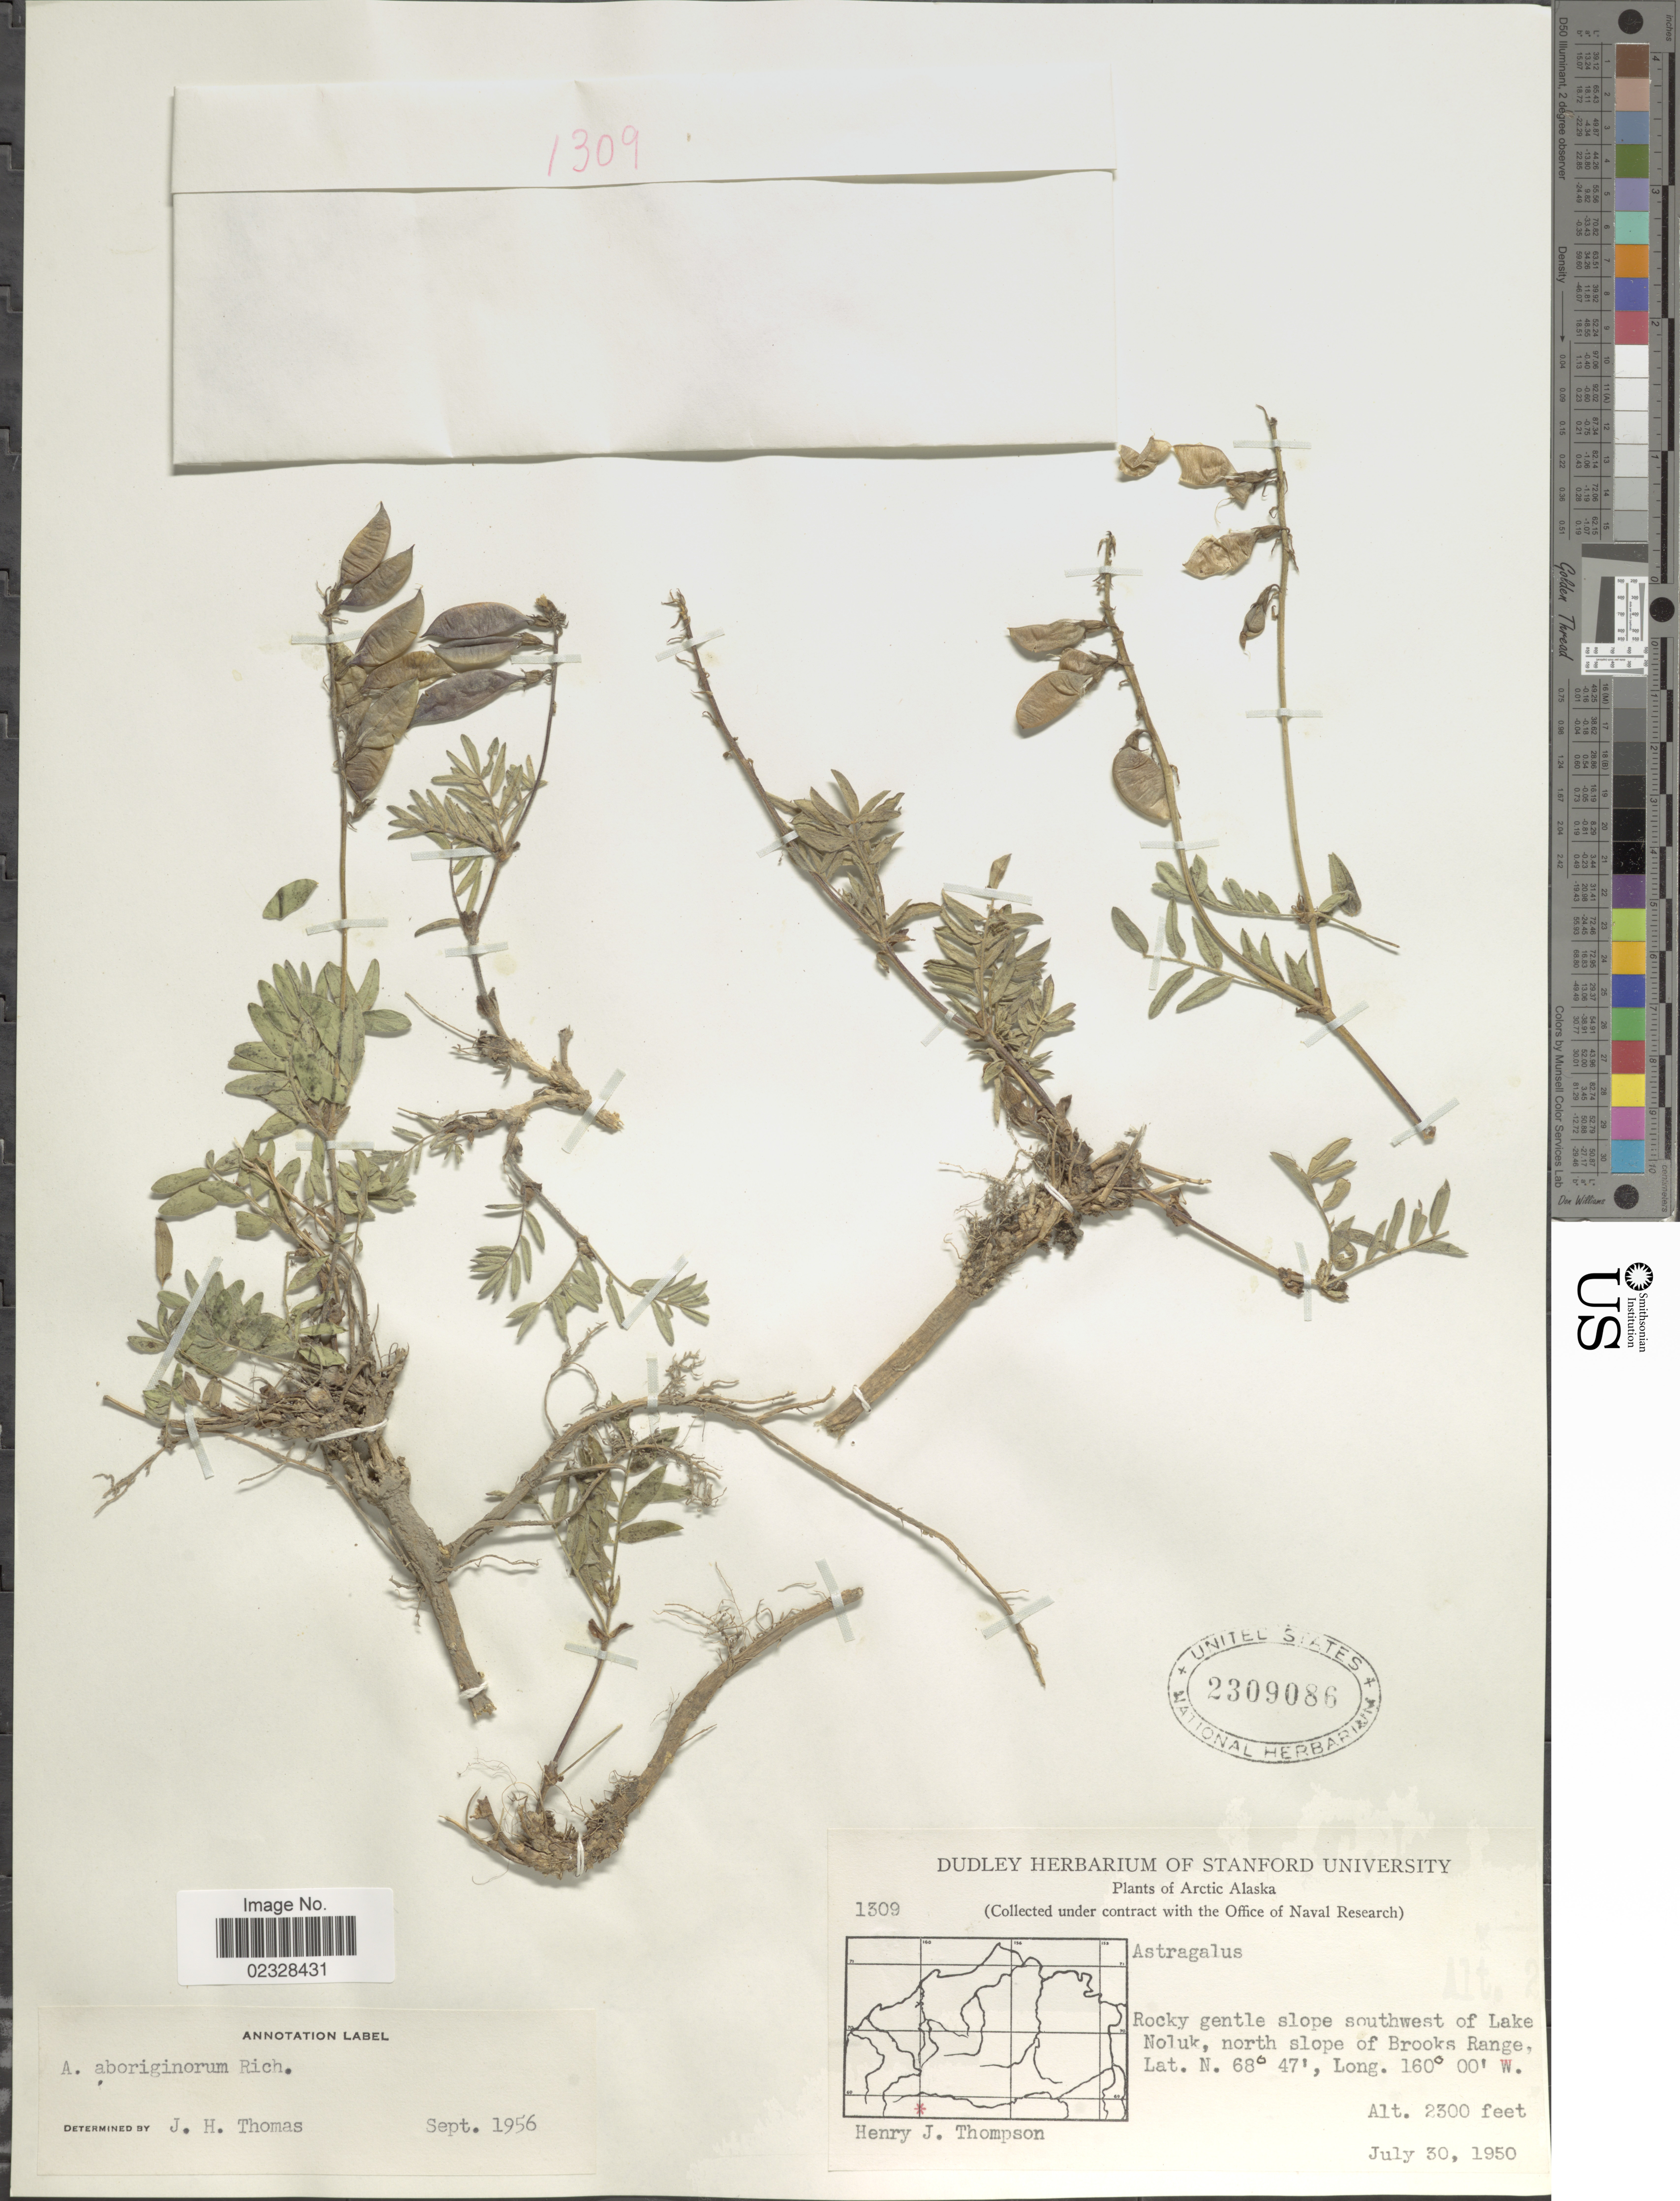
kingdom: Plantae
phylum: Tracheophyta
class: Magnoliopsida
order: Fabales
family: Fabaceae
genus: Astragalus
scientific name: Astragalus aboriginum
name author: Richardson ex Spreng.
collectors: H. J. Thompson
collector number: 1309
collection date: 1950-07-30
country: United States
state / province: Alaska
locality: Arctic Alaska, rocky gentle slope southwest of Lake Noluk, north slope of Brooks Range.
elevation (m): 701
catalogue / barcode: US 2309086